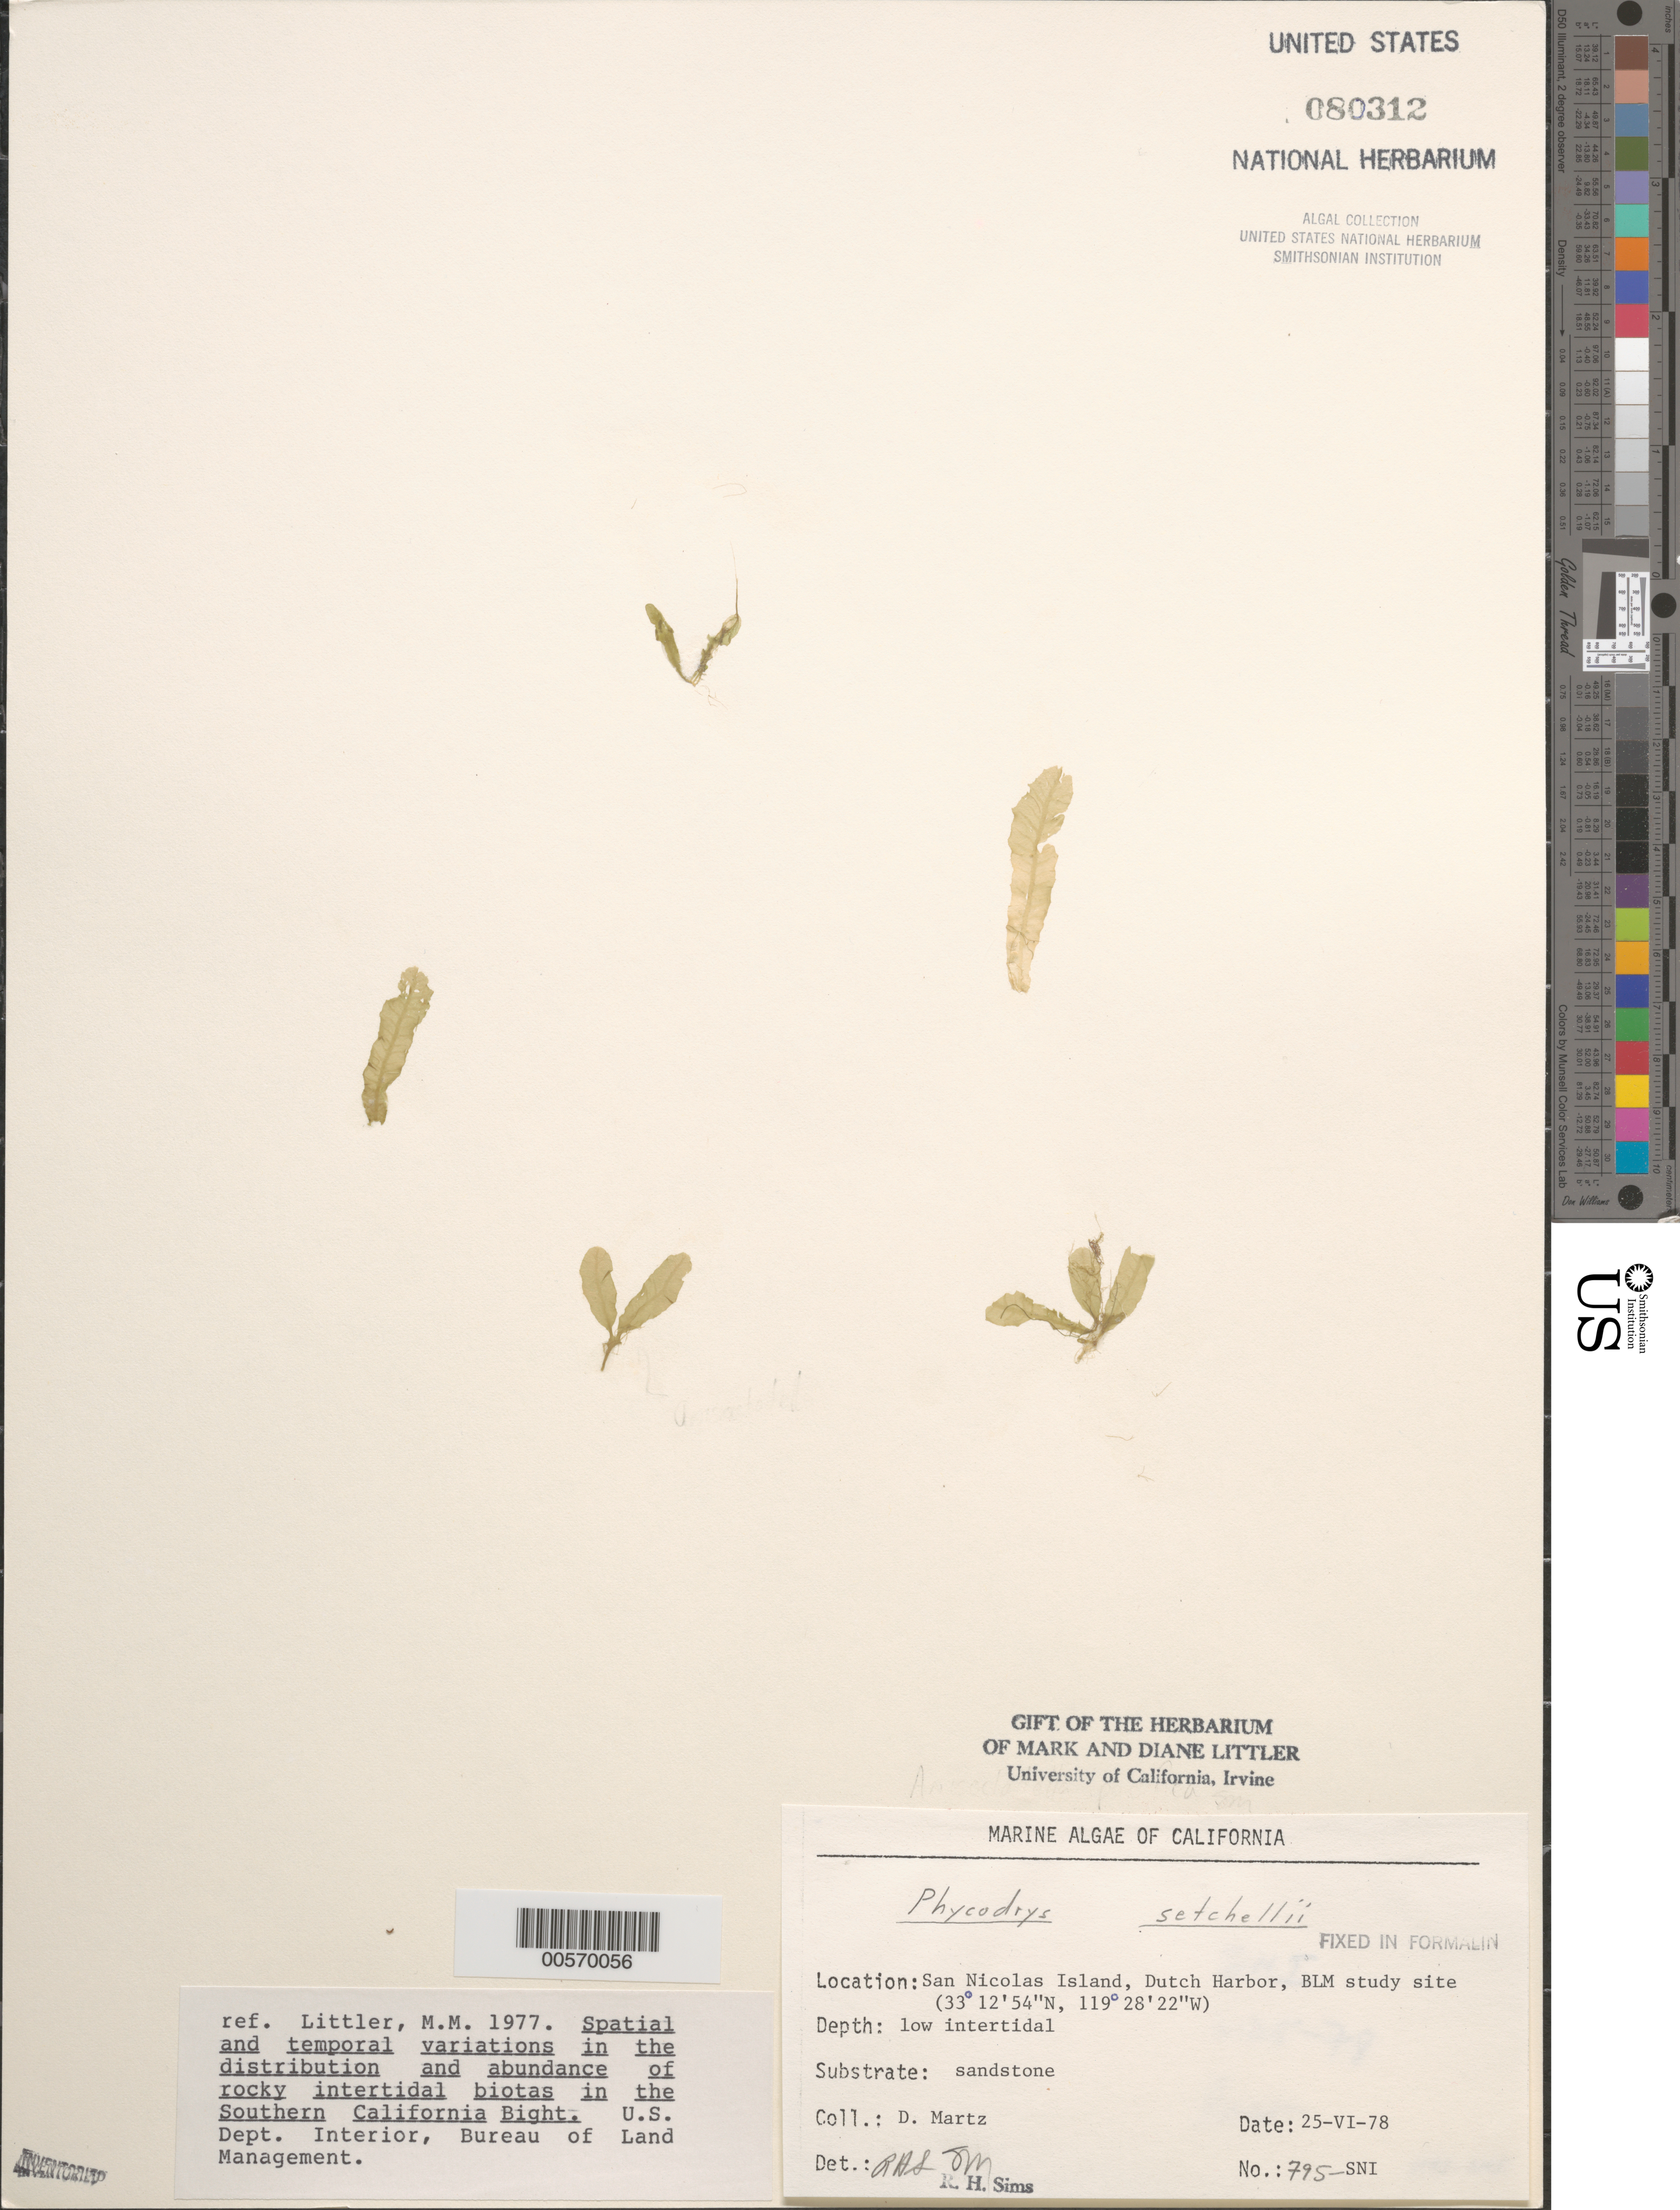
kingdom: Plantae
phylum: Rhodophyta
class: Florideophyceae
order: Ceramiales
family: Delesseriaceae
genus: Phycodrys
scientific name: Phycodrys setchellii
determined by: Sims, Robert H.; Murray, S. N.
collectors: D. Martz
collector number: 795-sni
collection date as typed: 25 Jun 1978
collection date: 1978-06-25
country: United States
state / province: California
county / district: Ventura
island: San Nicolas Island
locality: Dutch Harbor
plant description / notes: BLM-SOCALBIGHT Rocky Intertidal Survey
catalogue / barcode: US 80312